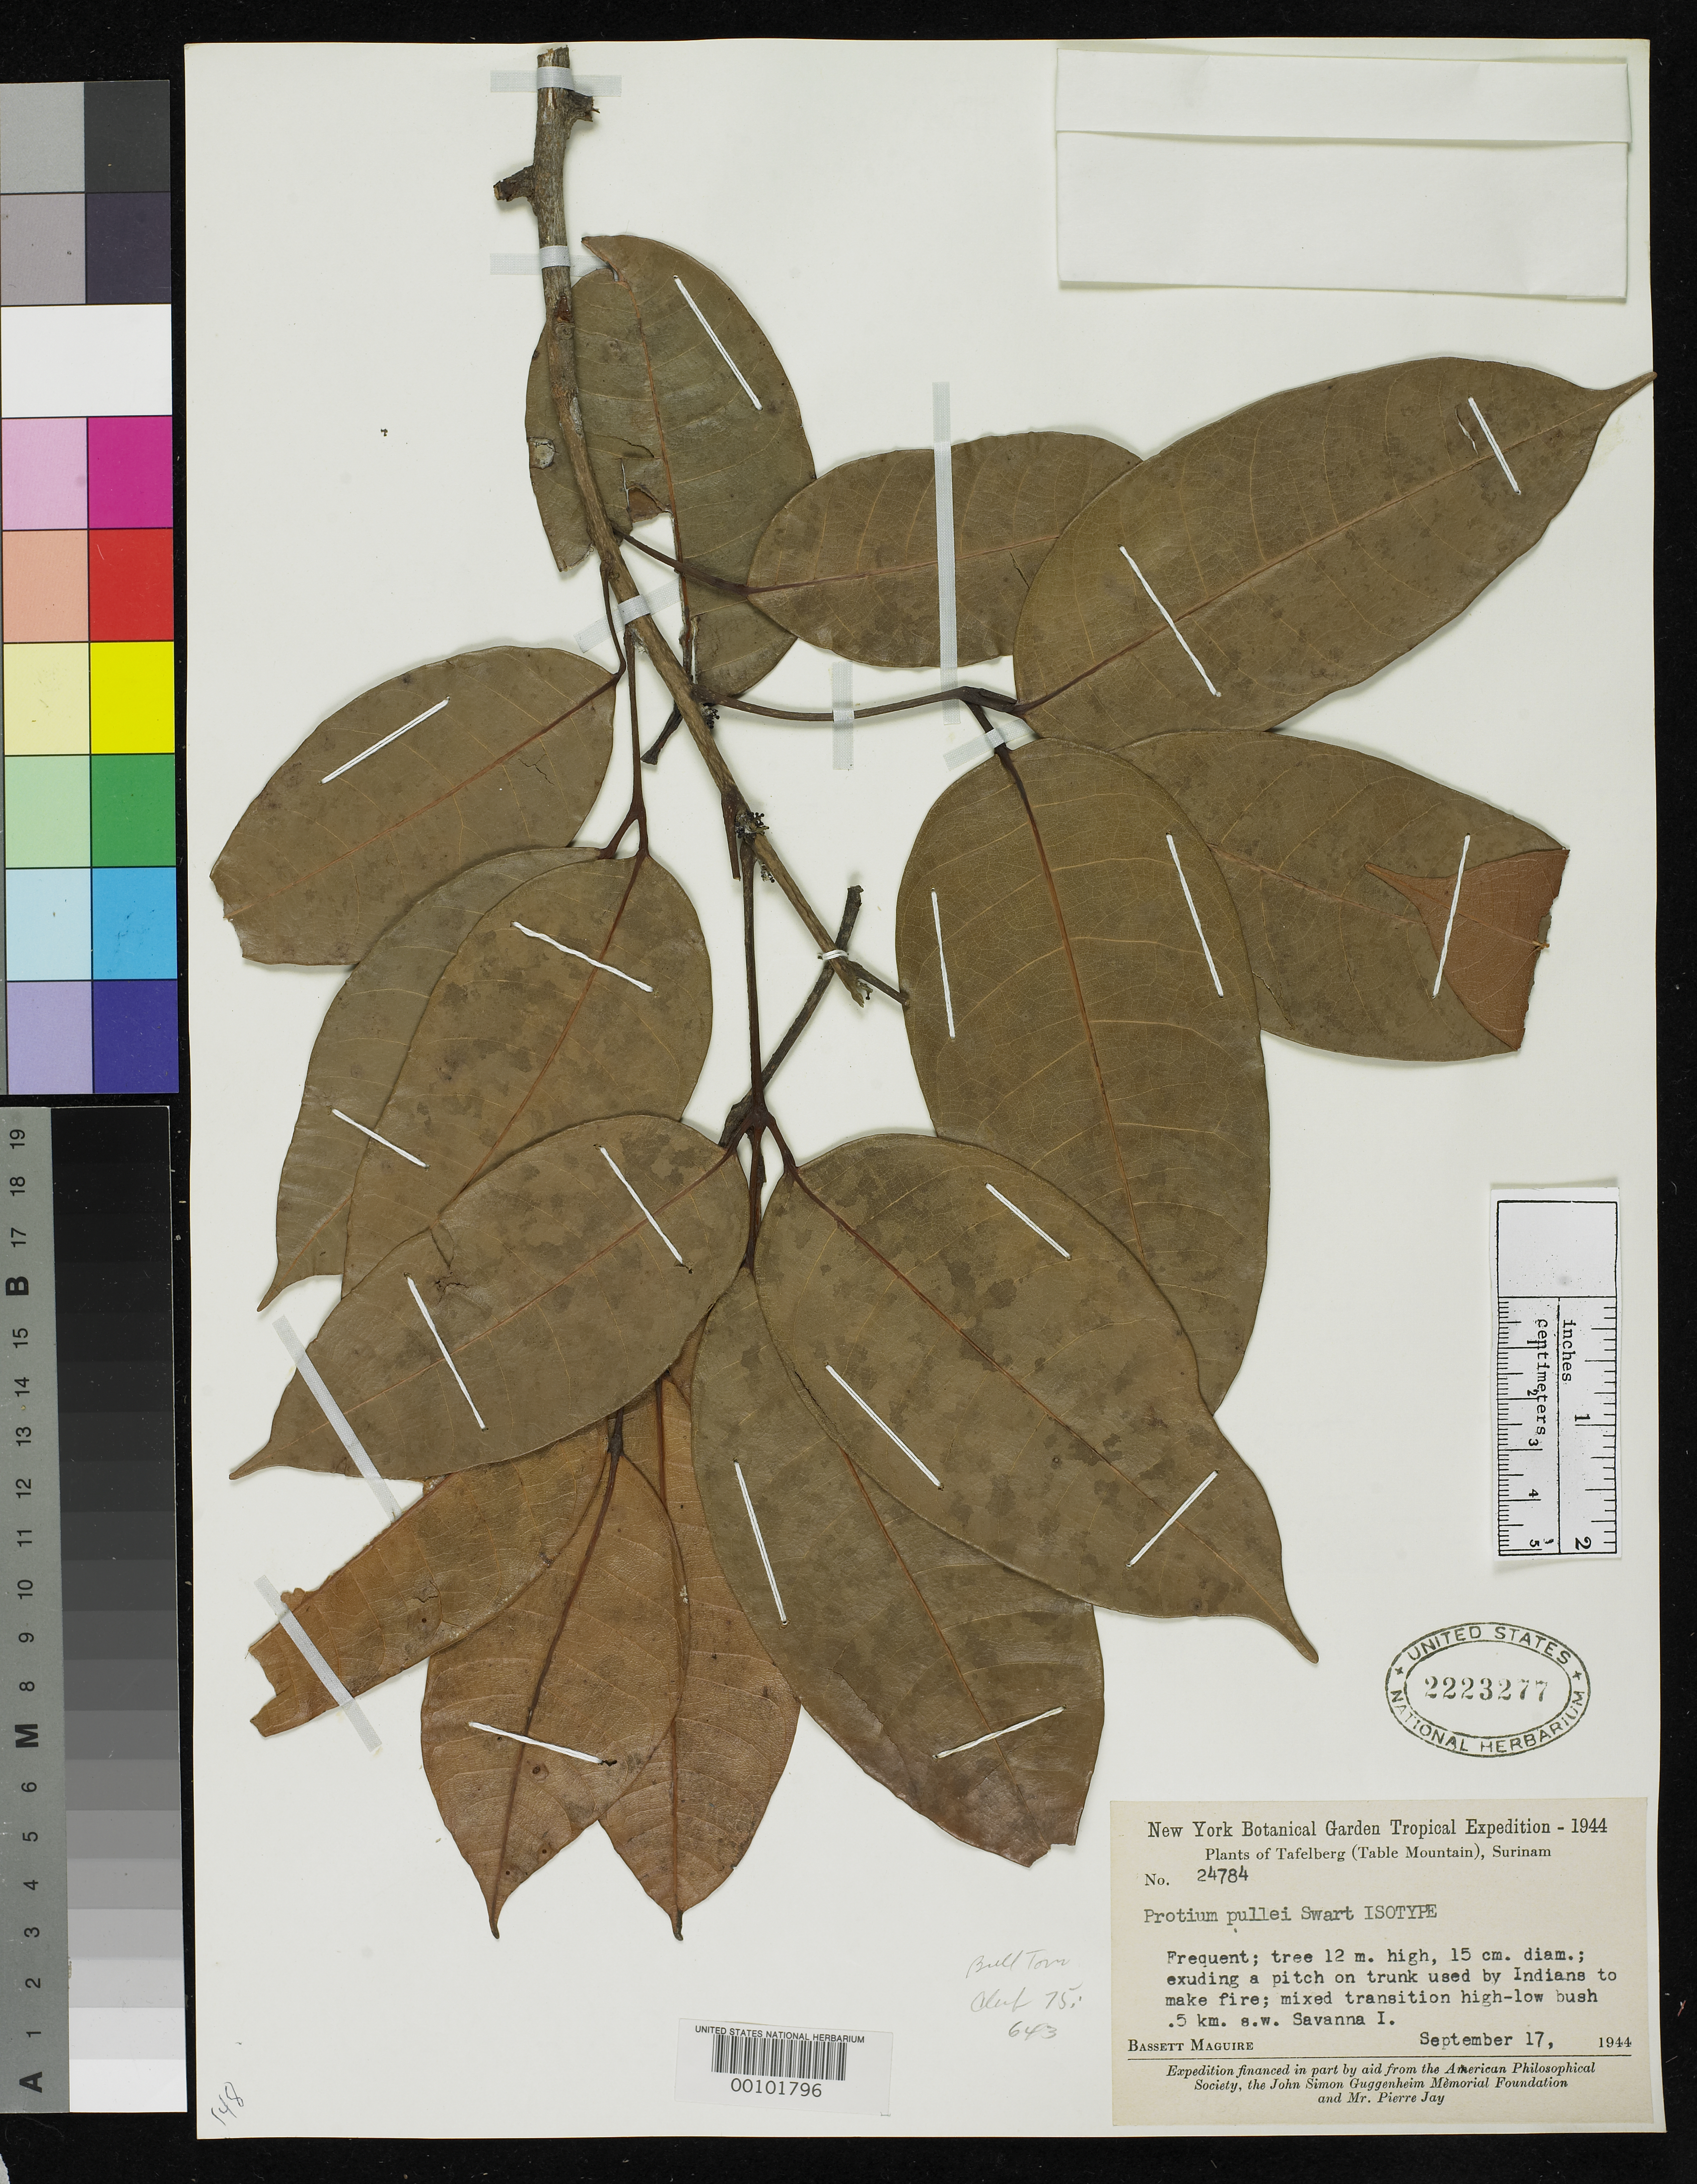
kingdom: Plantae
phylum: Tracheophyta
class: Magnoliopsida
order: Sapindales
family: Burseraceae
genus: Protium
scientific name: Protium pullei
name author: Swart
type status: Isotype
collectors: B. Maguire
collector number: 24784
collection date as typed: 17 Sep 1944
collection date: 1944-09-17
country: Suriname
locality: Tafelberg.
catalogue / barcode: US 2223277